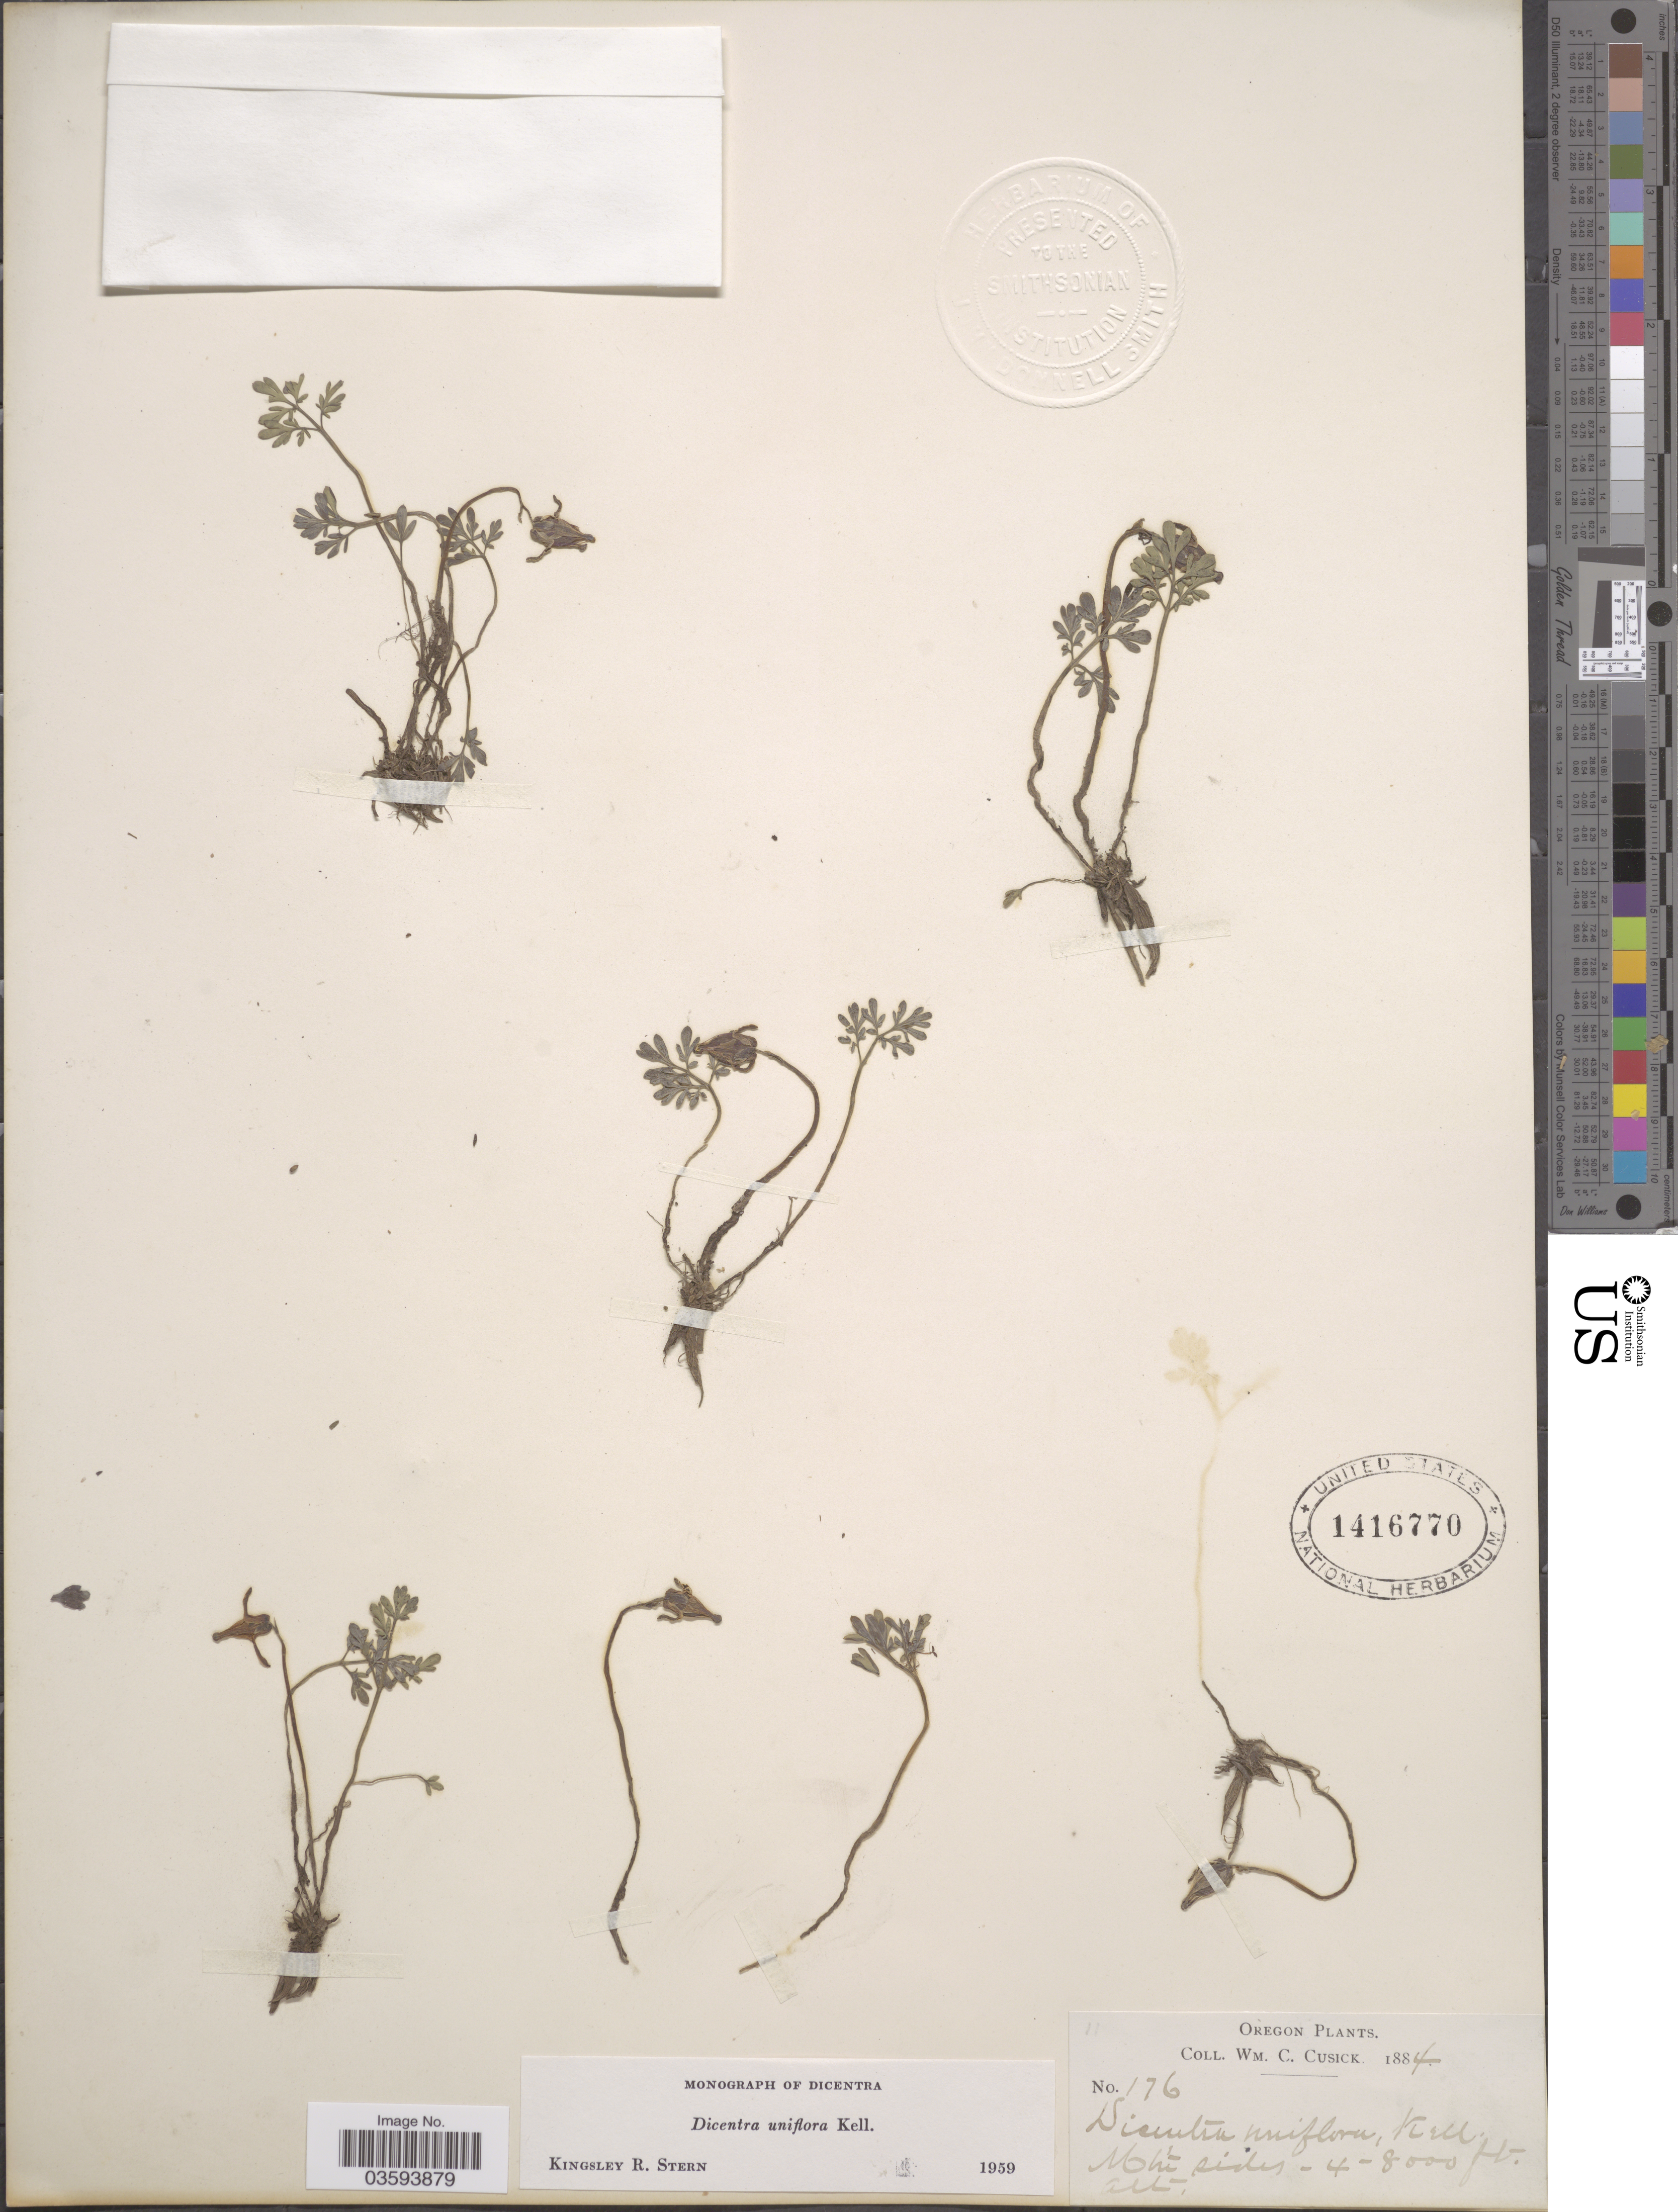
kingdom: Plantae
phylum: Tracheophyta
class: Magnoliopsida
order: Ranunculales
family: Papaveraceae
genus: Dicentra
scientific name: Dicentra uniflora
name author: Kellogg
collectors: W. C. Cusick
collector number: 176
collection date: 1884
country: United States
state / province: Oregon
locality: Mts sides.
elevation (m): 1219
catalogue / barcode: US 1416770